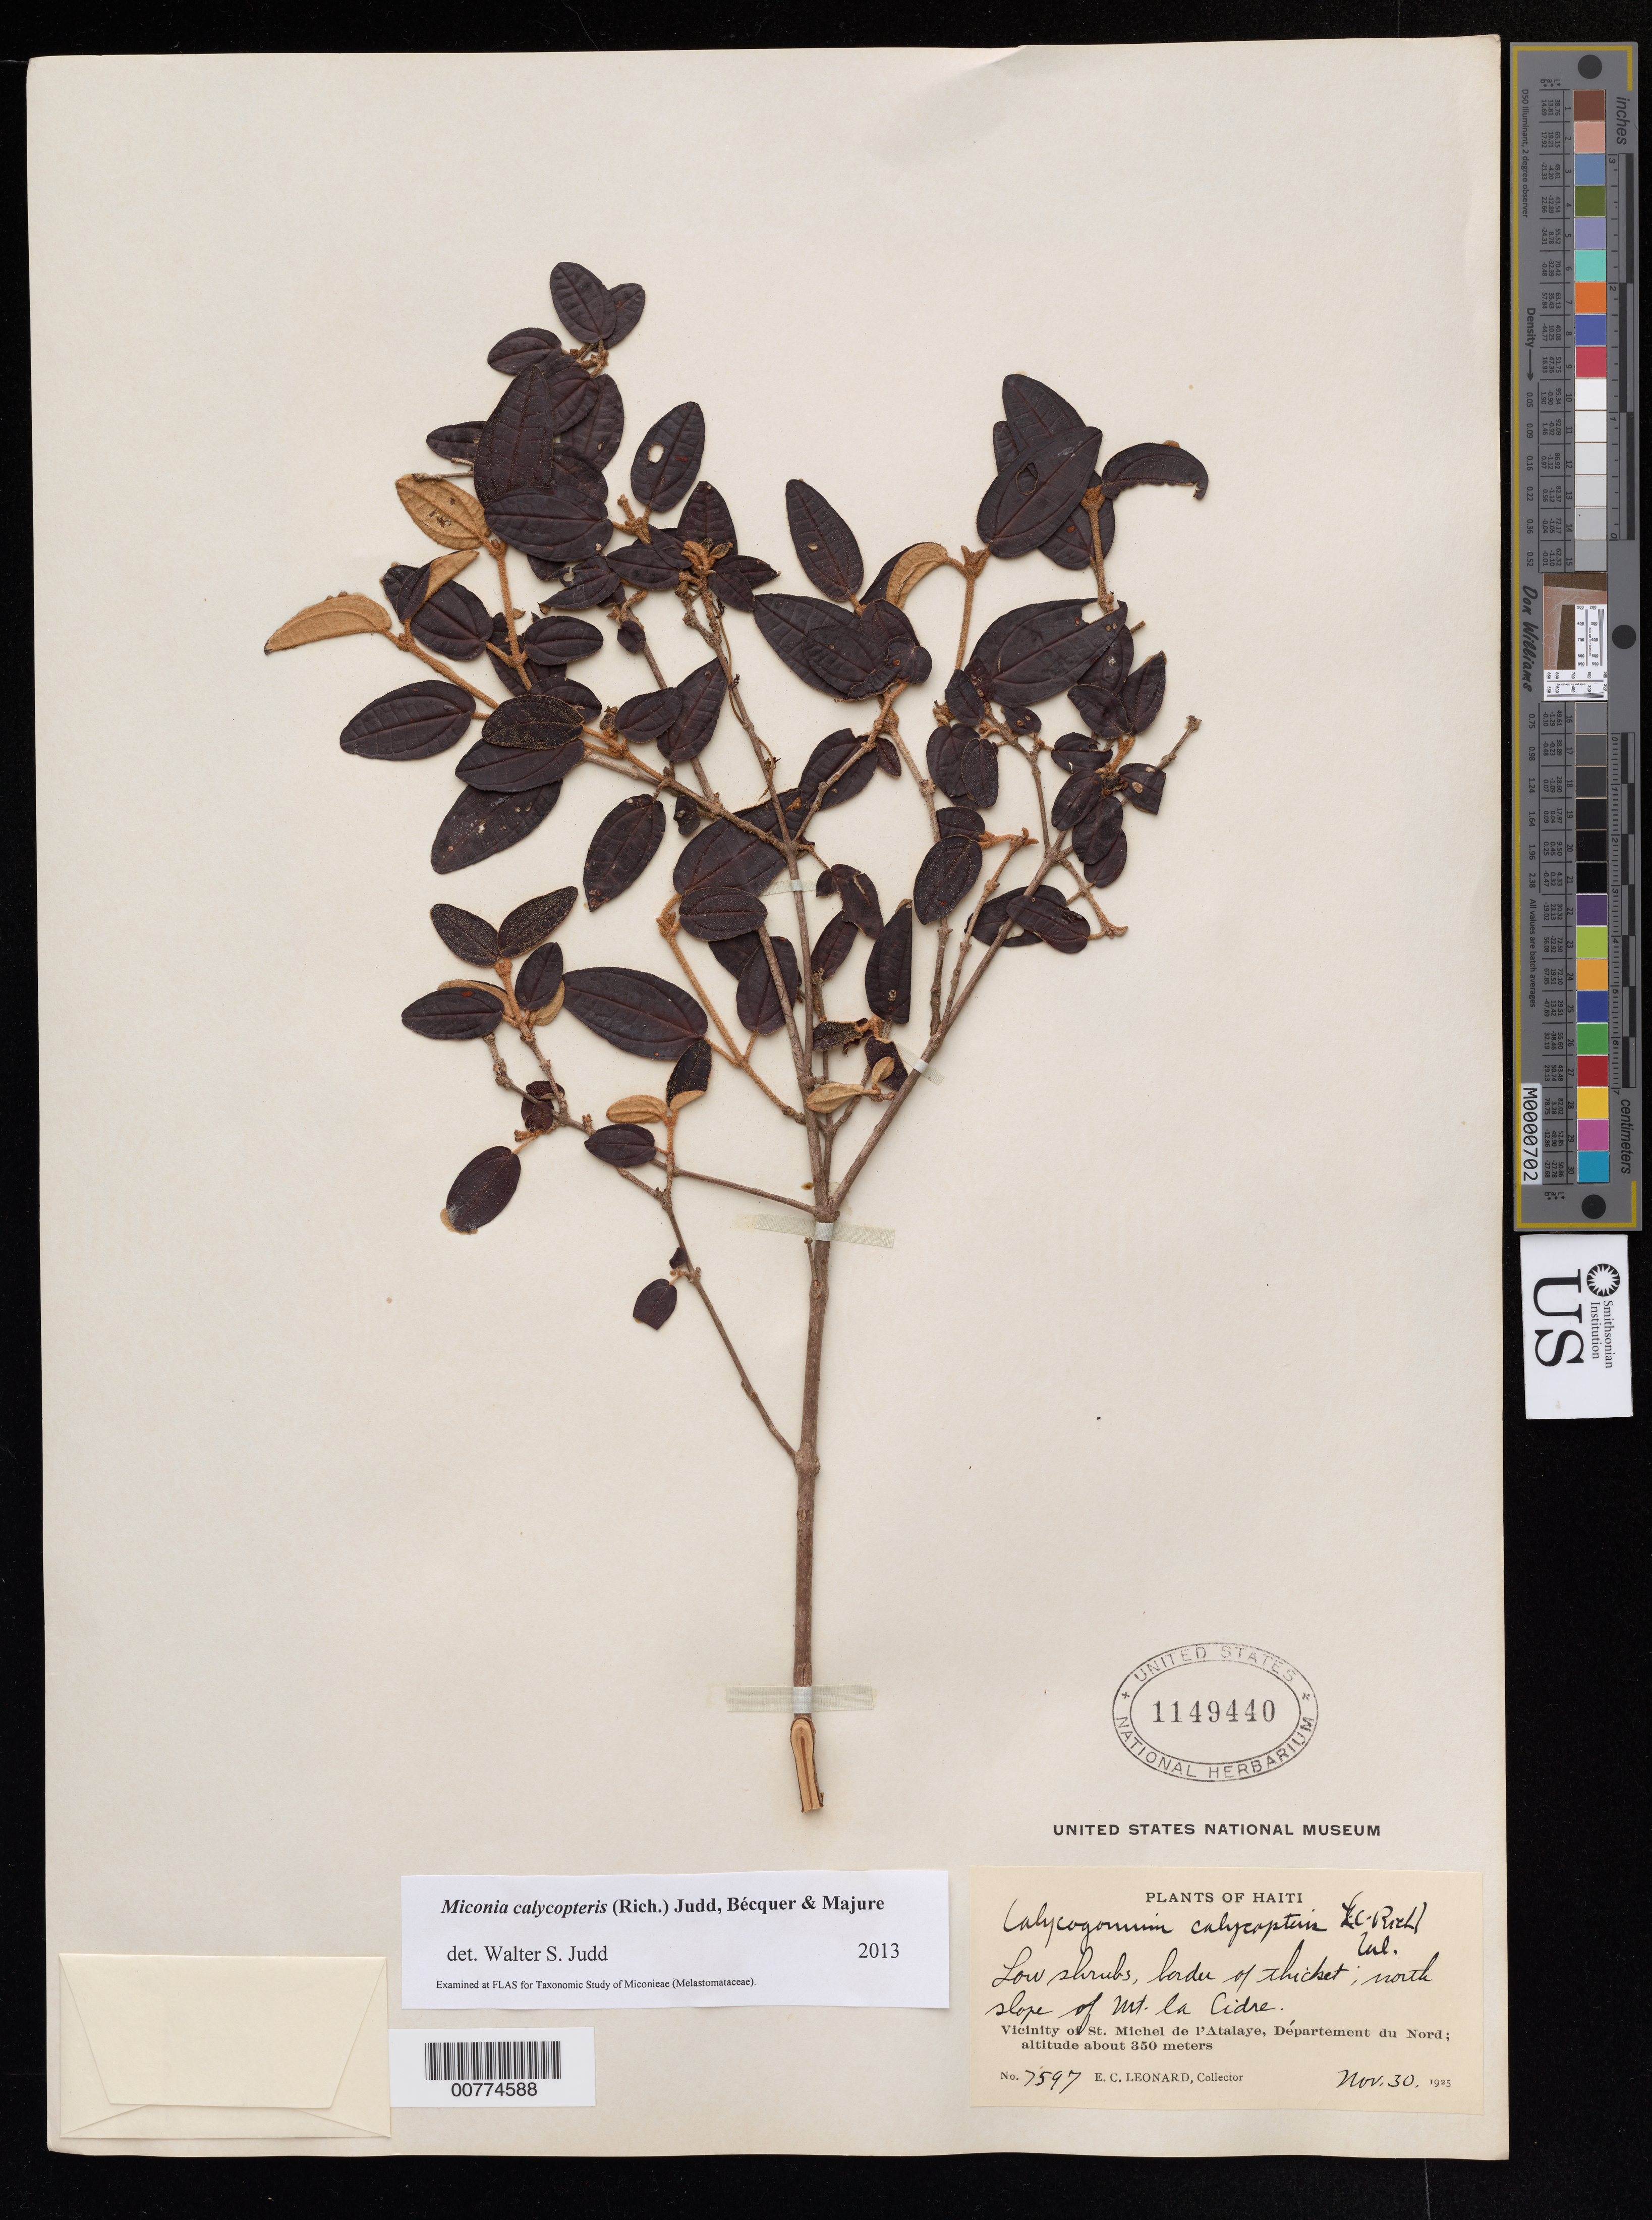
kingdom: Plantae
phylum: Tracheophyta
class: Magnoliopsida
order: Myrtales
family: Melastomataceae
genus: Miconia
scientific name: Miconia calycopteris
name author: (Rich.) Judd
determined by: Judd, Walter S.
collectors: E. C. Leonard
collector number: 7597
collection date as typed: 30 Nov 1925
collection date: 1925-11-30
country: Haiti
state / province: Nord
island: Hispaniola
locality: Vicinity of St. Michel de l'Atalaye, north slope Mt. La Cidre.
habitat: Border of thicket.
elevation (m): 350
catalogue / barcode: US 1149440